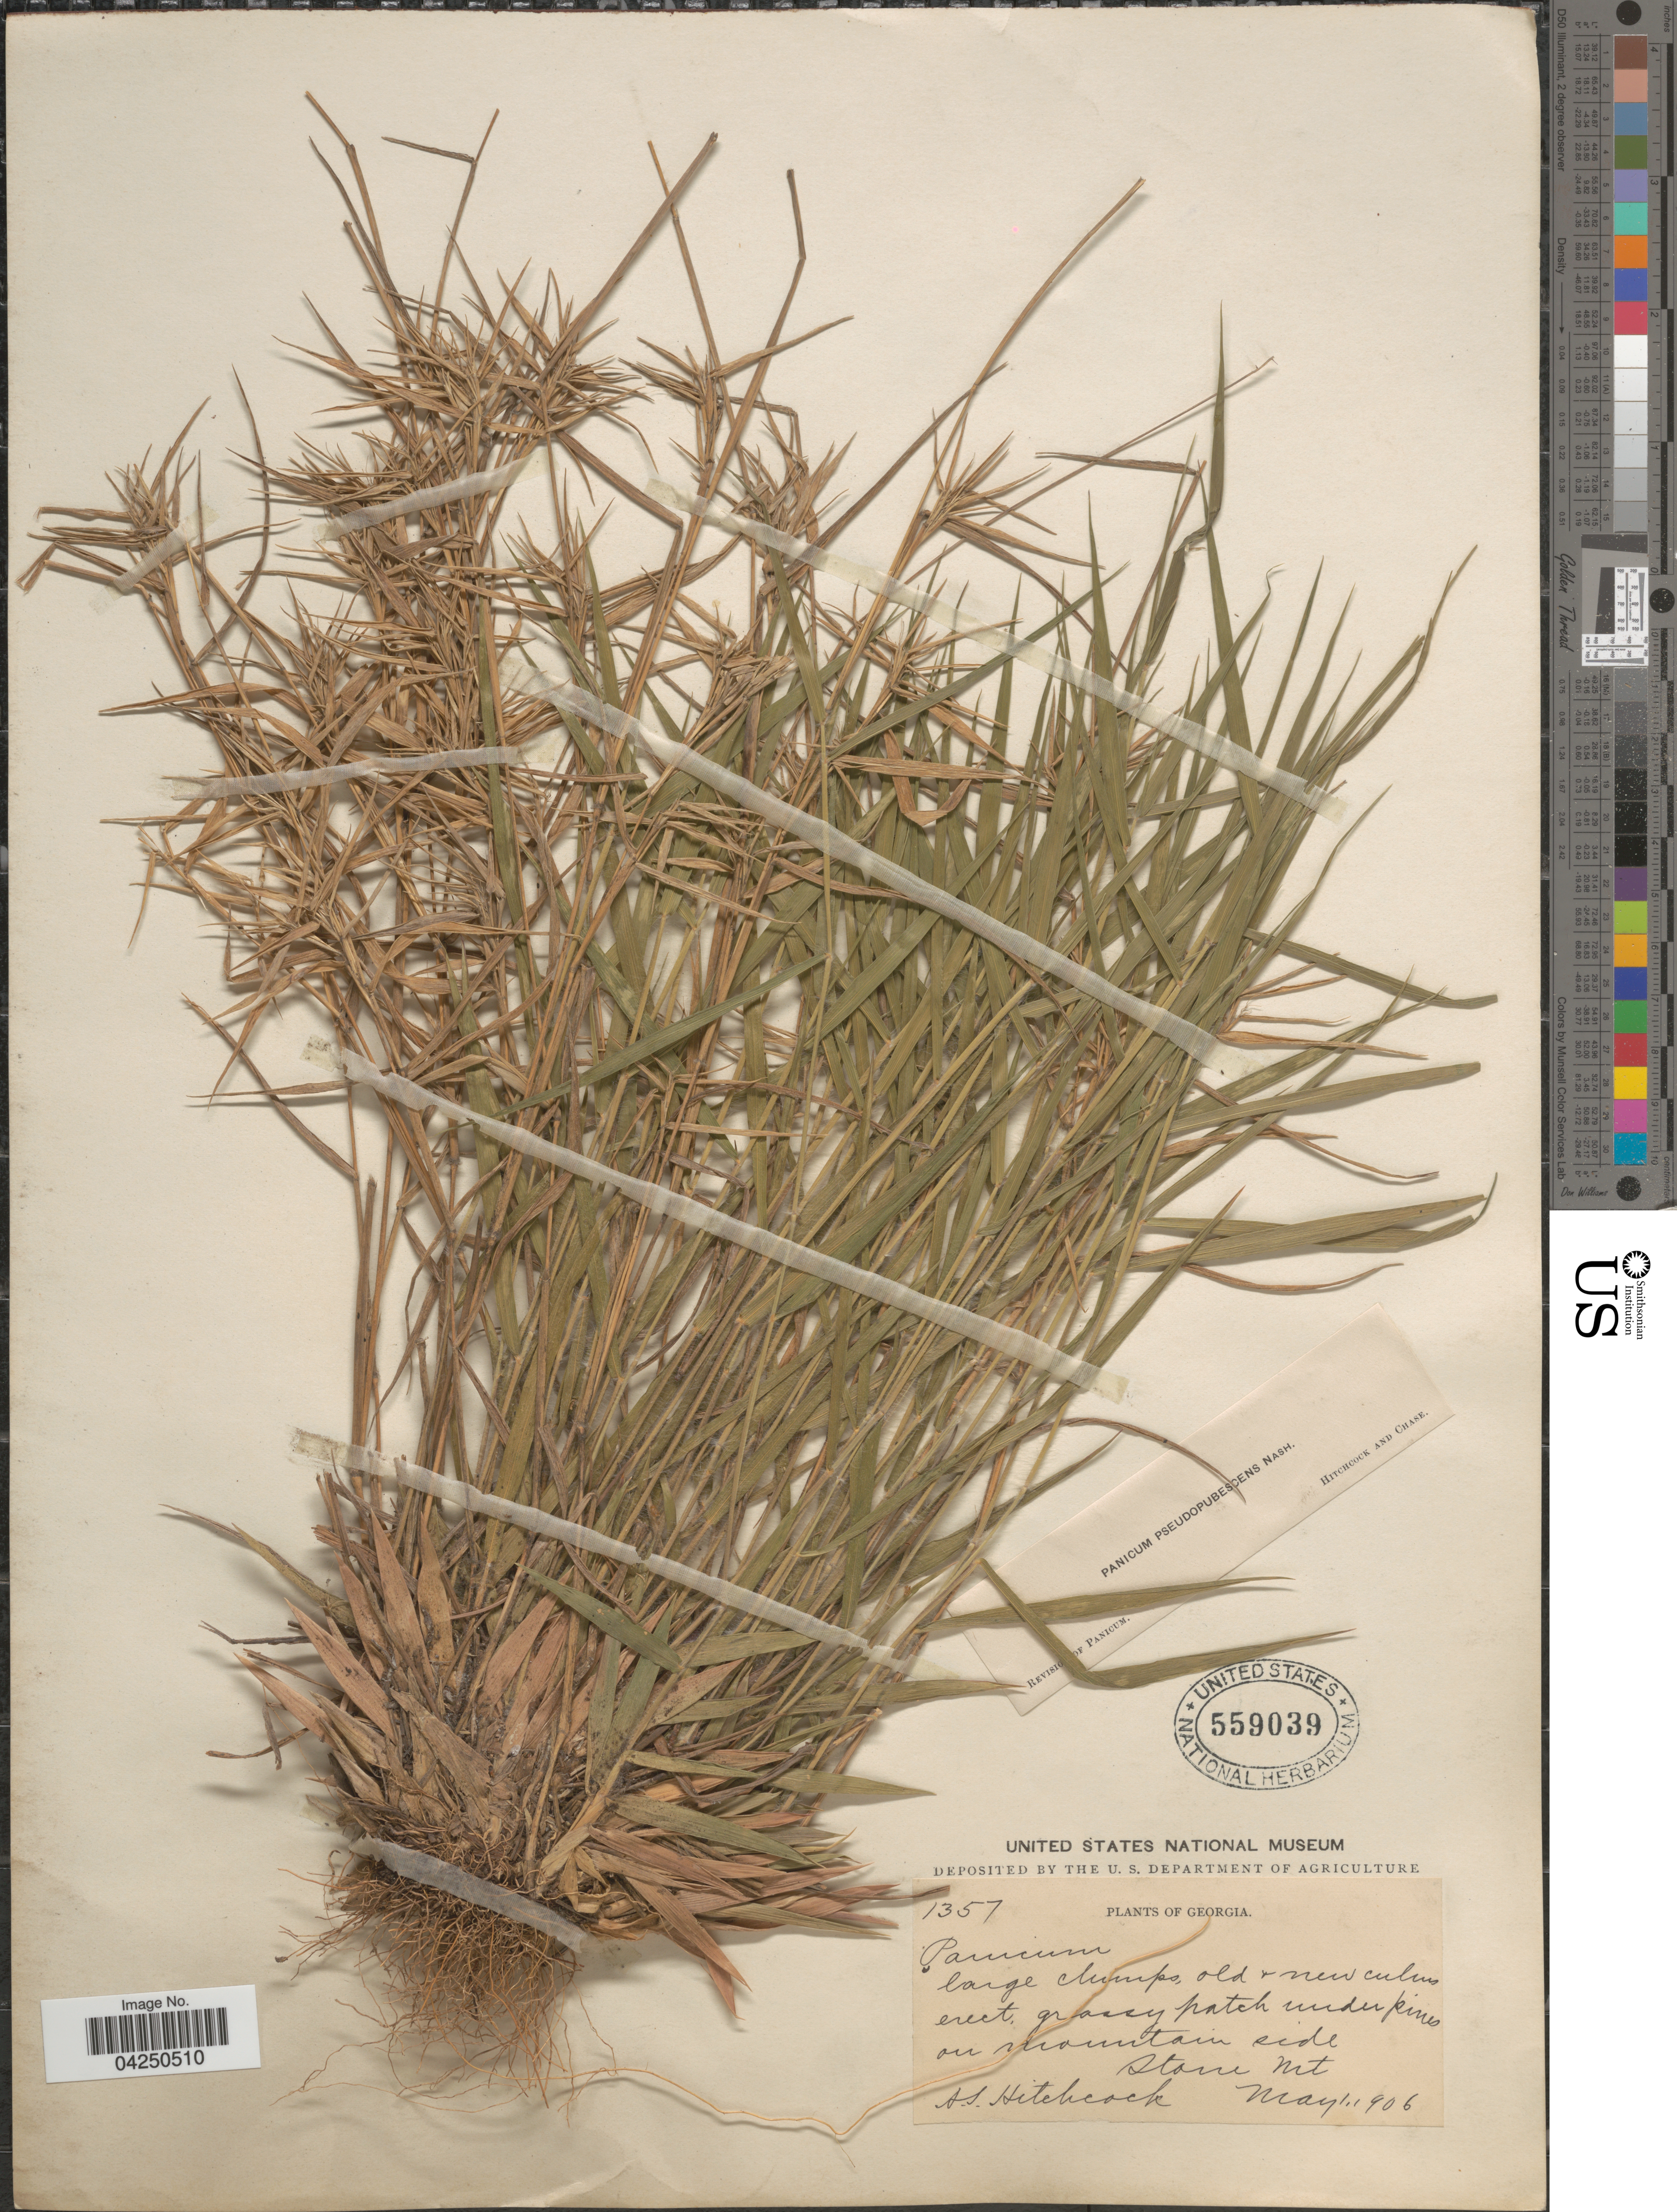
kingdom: Plantae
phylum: Tracheophyta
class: Liliopsida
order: Poales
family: Poaceae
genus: Dichanthelium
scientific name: Dichanthelium acuminatum var. acuminatum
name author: (Sw.) Gould & C.A. Clark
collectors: A. S. Hitchcock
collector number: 1357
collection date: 1906-05-01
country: United States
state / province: Georgia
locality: On mountain side, Stone Mt.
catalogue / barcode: US 559039